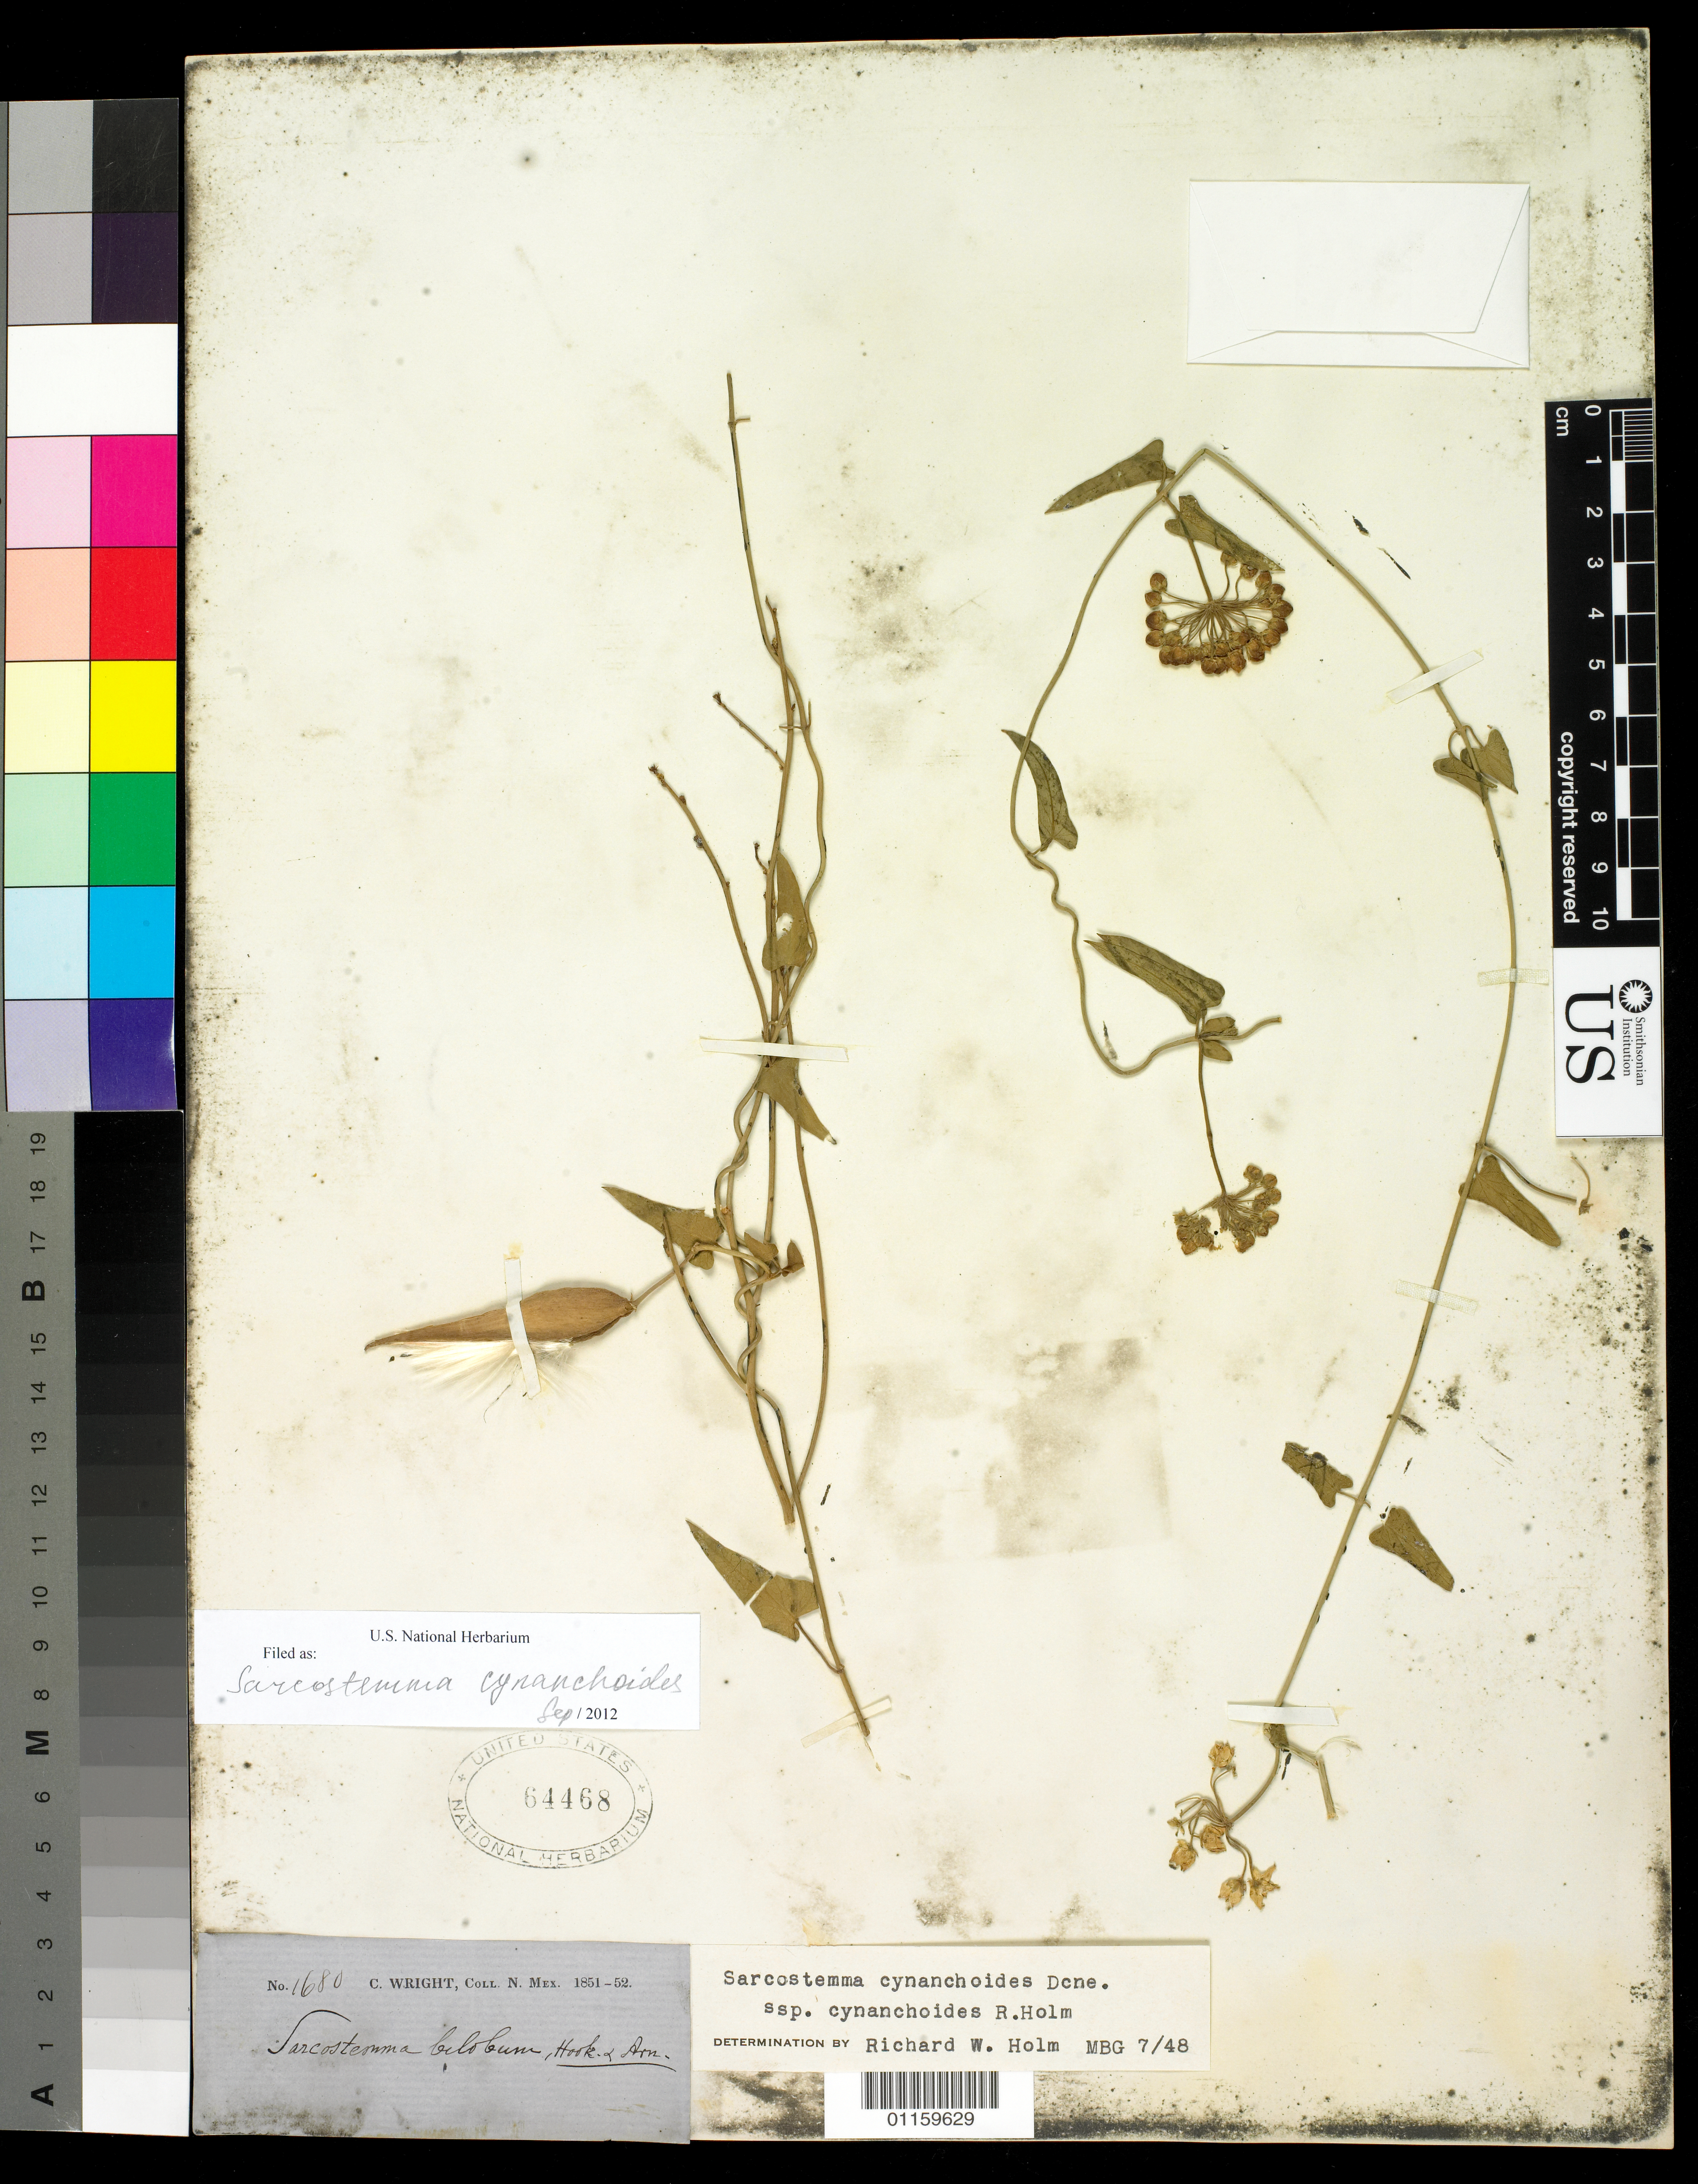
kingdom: Plantae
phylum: Tracheophyta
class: Magnoliopsida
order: Gentianales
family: Apocynaceae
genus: Sarcostemma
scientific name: Sarcostemma cynanchoides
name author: Decne.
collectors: C. Wright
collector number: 1680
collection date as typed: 1851 to -- --- 1852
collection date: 1851/1852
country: United States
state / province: New Mexico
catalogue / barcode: US 64468